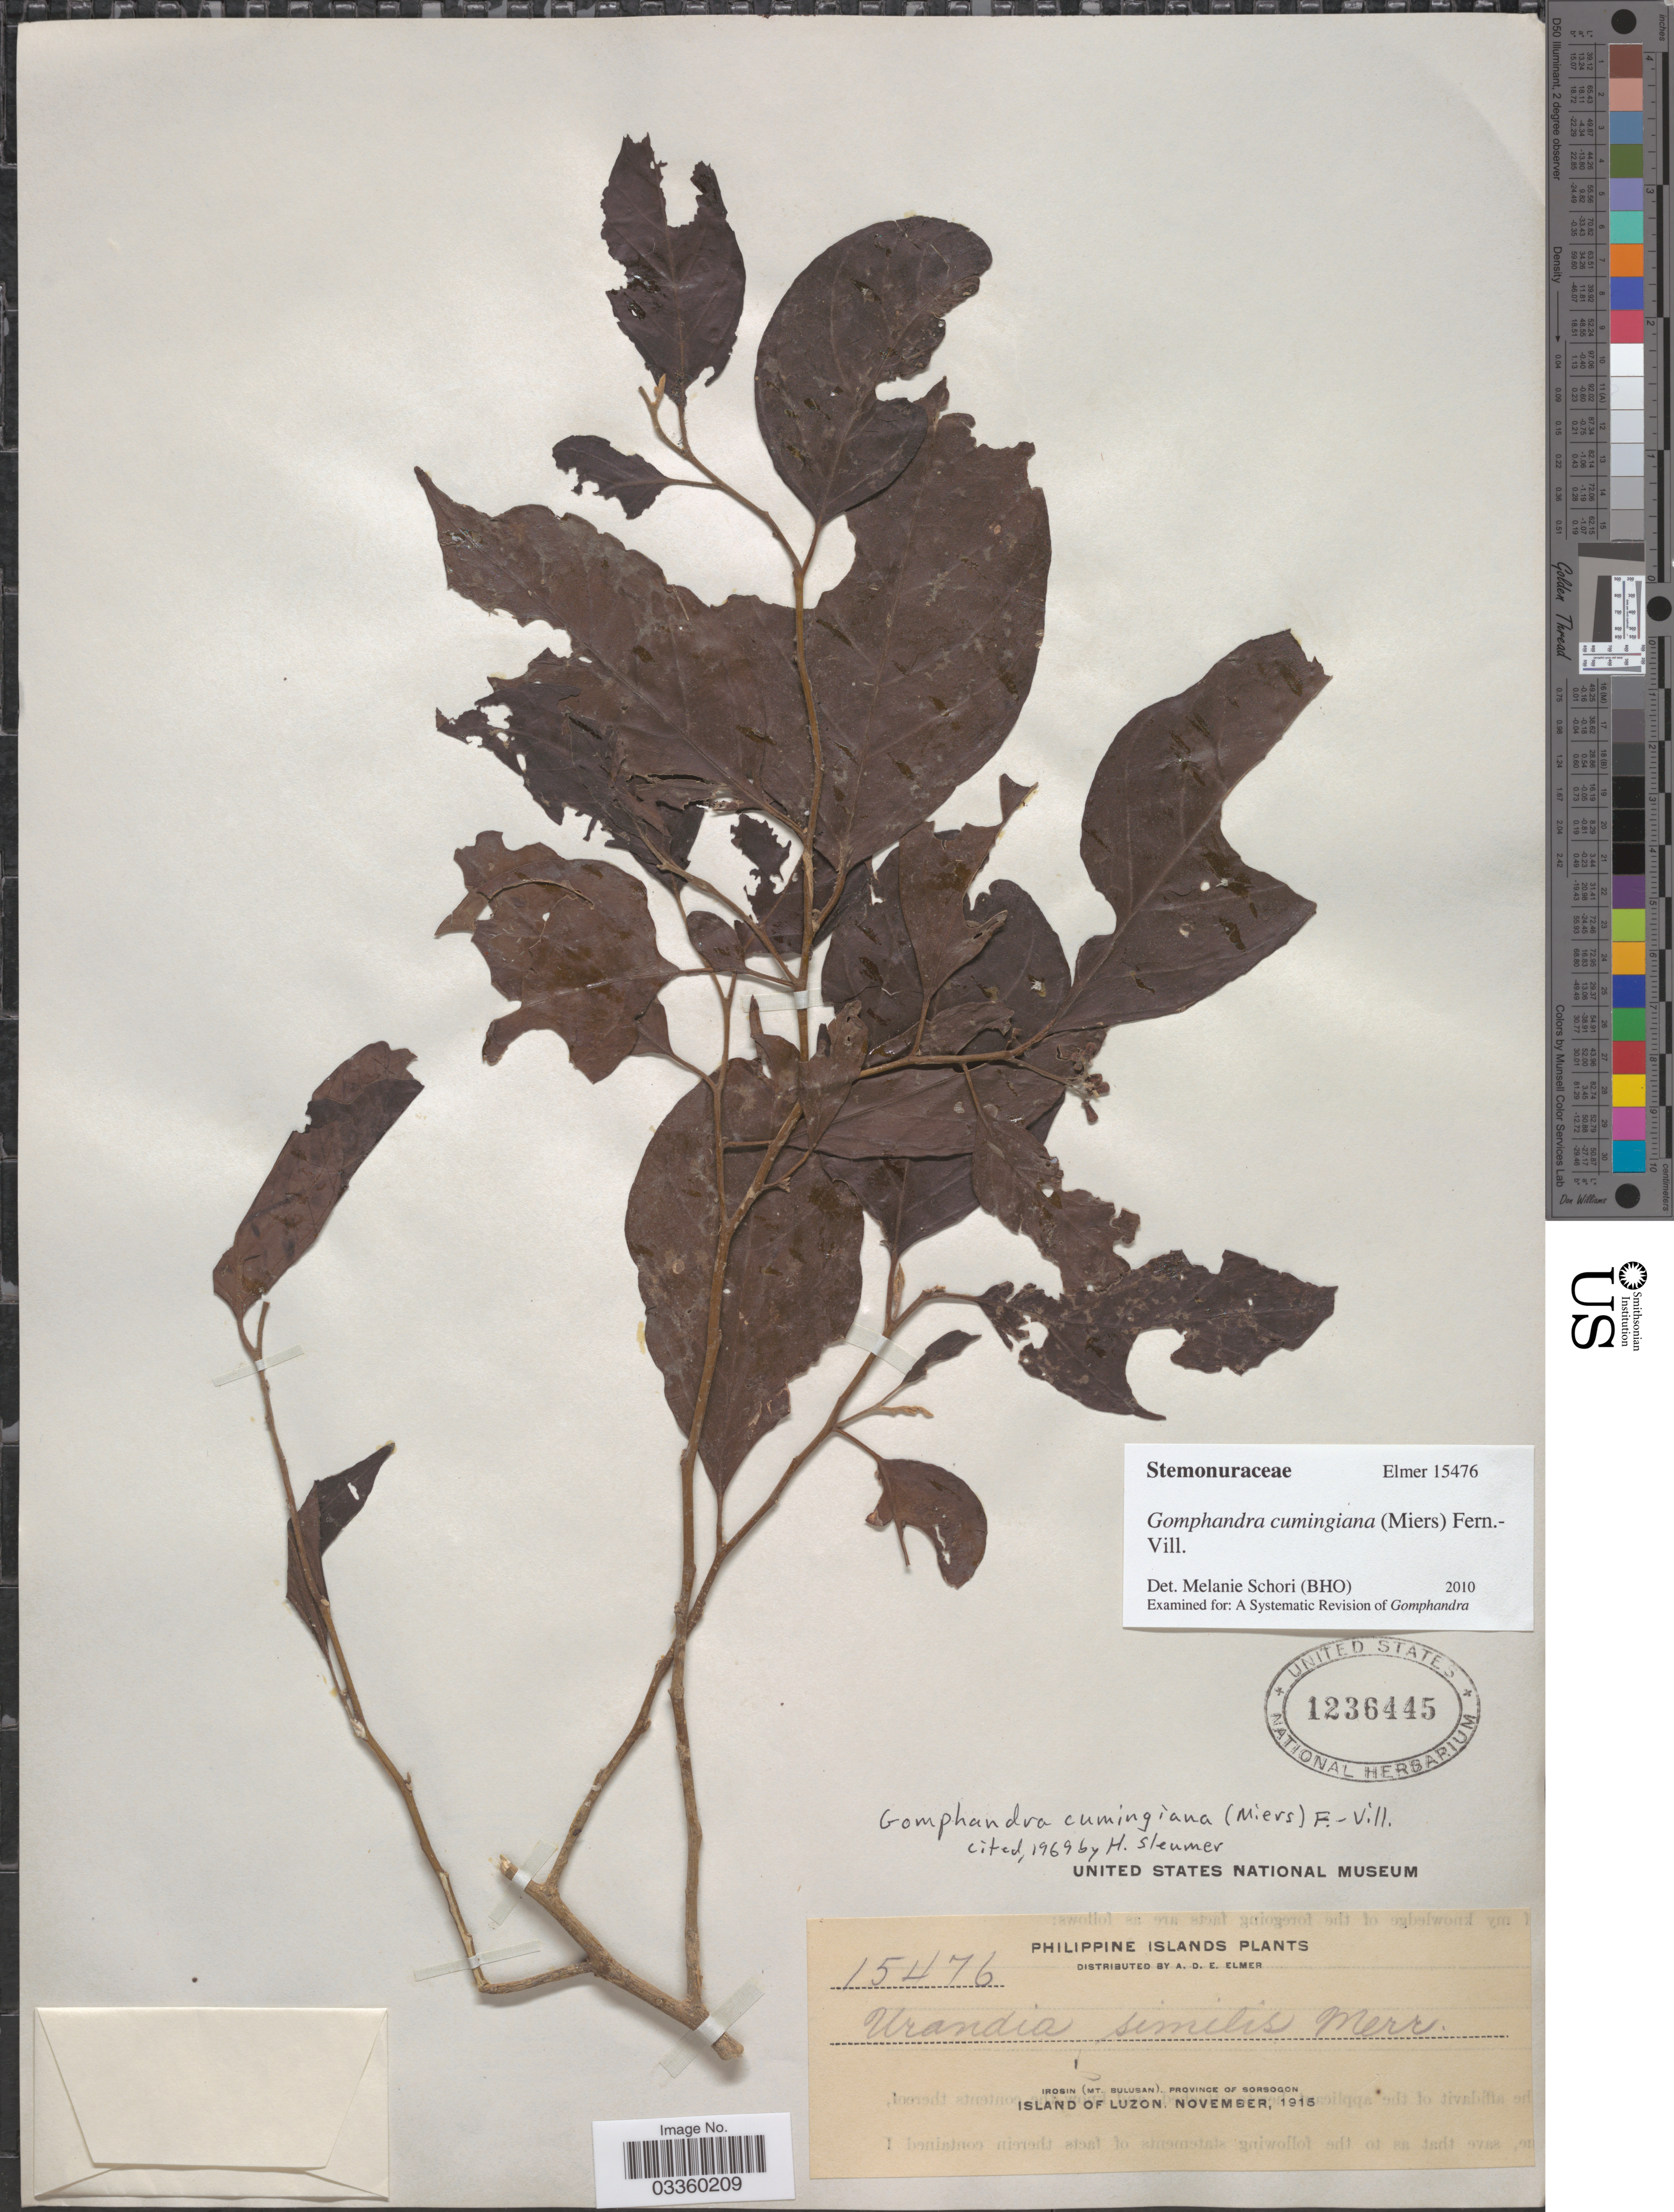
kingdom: Plantae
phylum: Tracheophyta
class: Magnoliopsida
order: Cardiopteridales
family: Stemonuraceae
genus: Gomphandra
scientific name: Gomphandra cumingiana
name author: (Miers) Fern.-Vill.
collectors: A. D. E. Elmer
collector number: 15476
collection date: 1915-11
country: Philippines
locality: Irosin (Mt. Bulusan), Province of Sorsogon. Island of Luzon.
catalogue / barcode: US 1236445